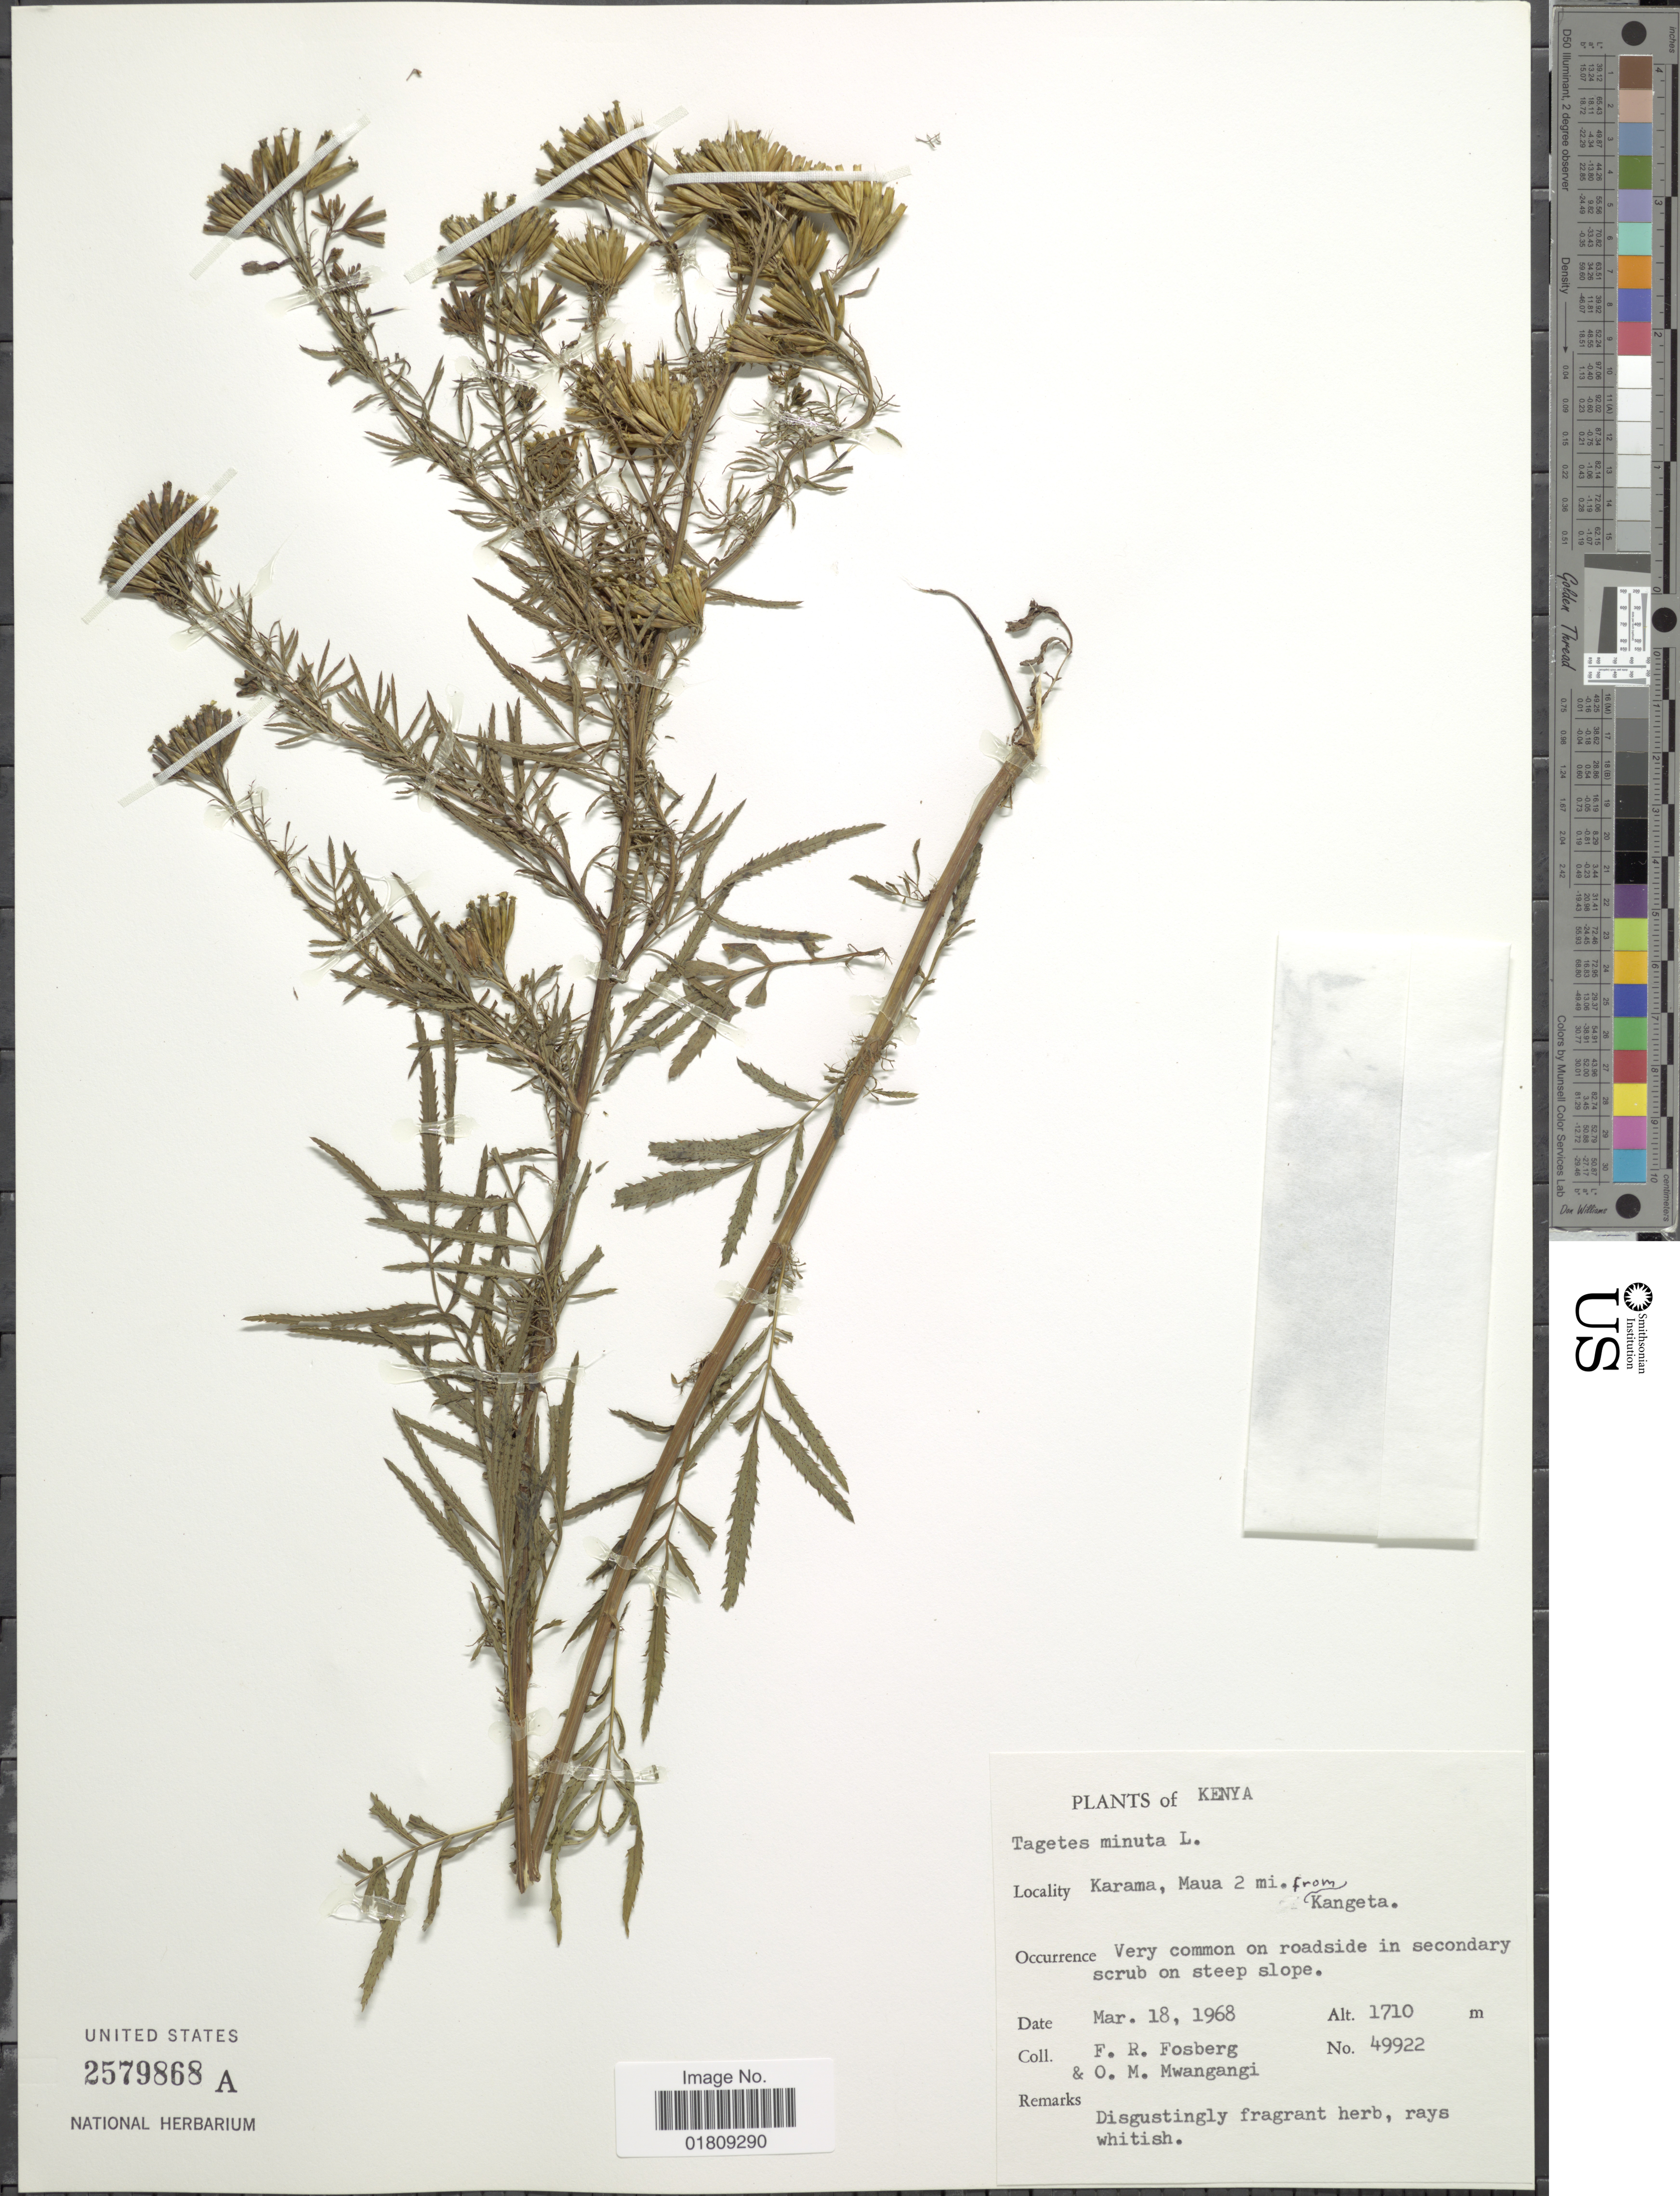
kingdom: Plantae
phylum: Tracheophyta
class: Magnoliopsida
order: Asterales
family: Asteraceae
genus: Tagetes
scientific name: Tagetes minuta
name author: L.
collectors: F. R. Fosberg & O. M. Mwangangi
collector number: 49922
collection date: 1968-03-18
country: Kenya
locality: Karama, Maua 2 mi from Kangeta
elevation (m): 1710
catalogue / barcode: US 2579868A